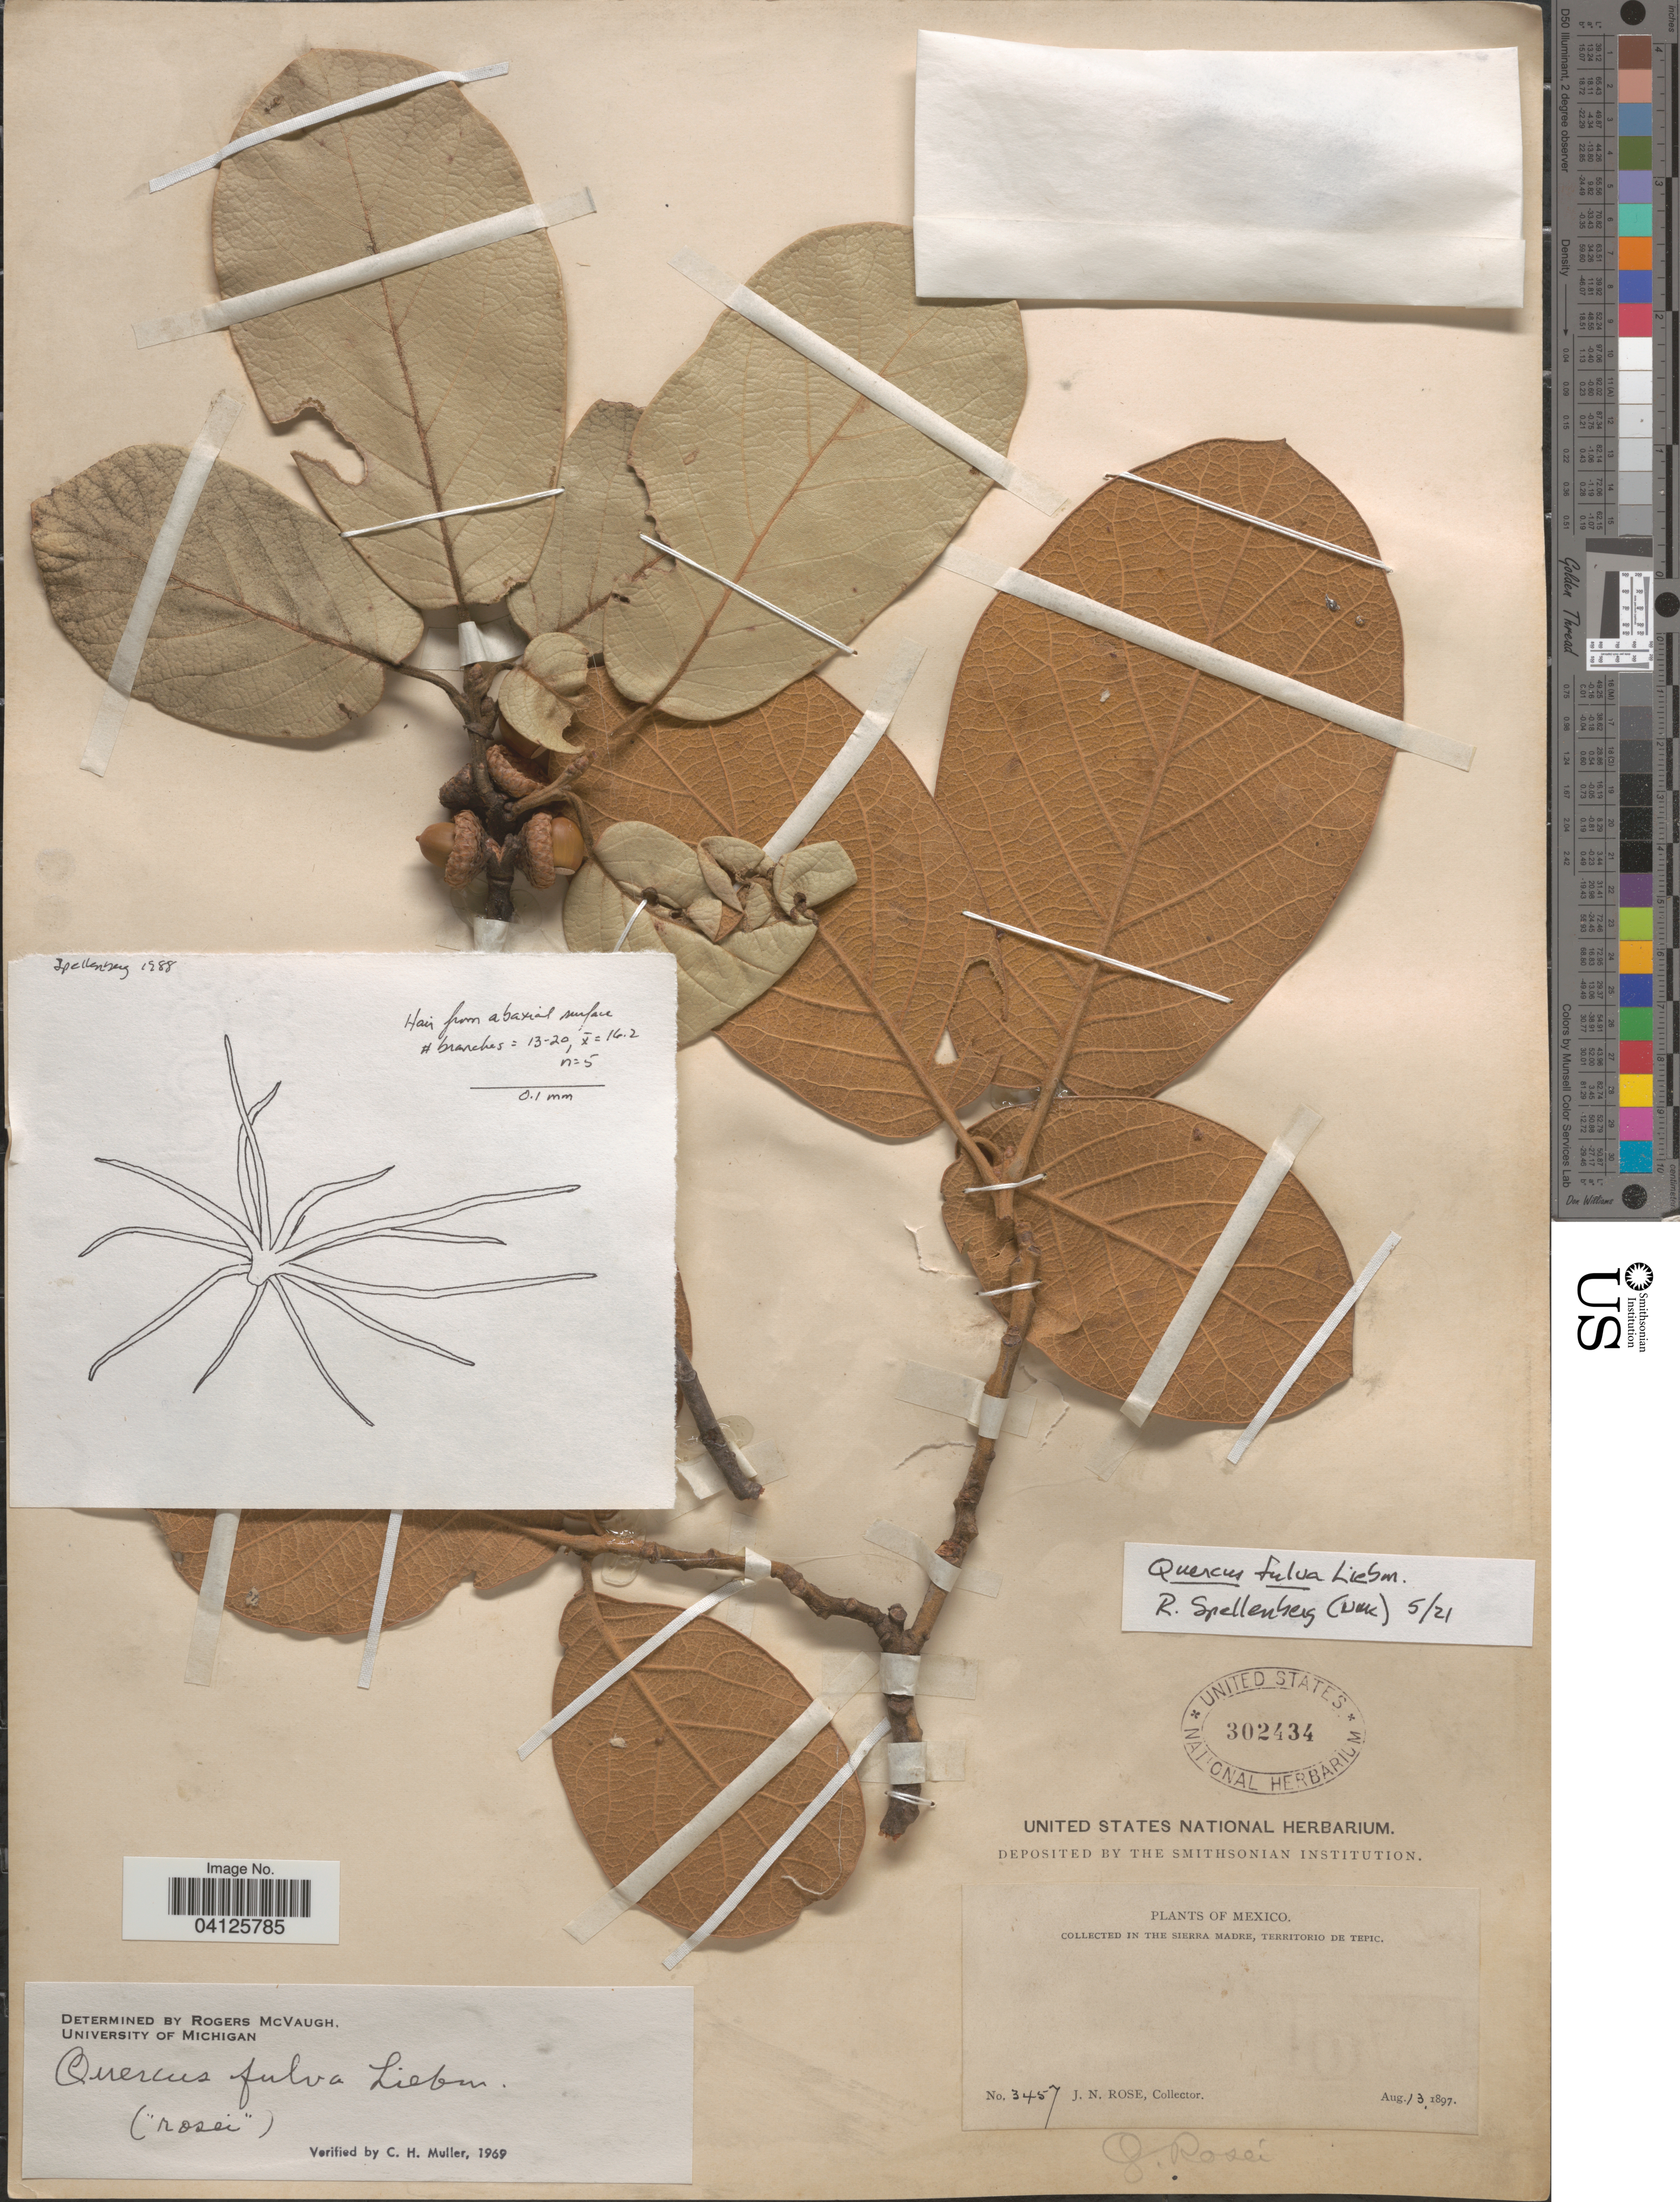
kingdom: Plantae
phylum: Tracheophyta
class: Magnoliopsida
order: Fagales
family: Fagaceae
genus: Quercus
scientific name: Quercus fulva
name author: Liebm.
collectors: J. N. Rose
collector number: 3457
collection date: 1897-08-12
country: Mexico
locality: In the Sierra Madre, Territorio de Tepic.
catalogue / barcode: US 302434